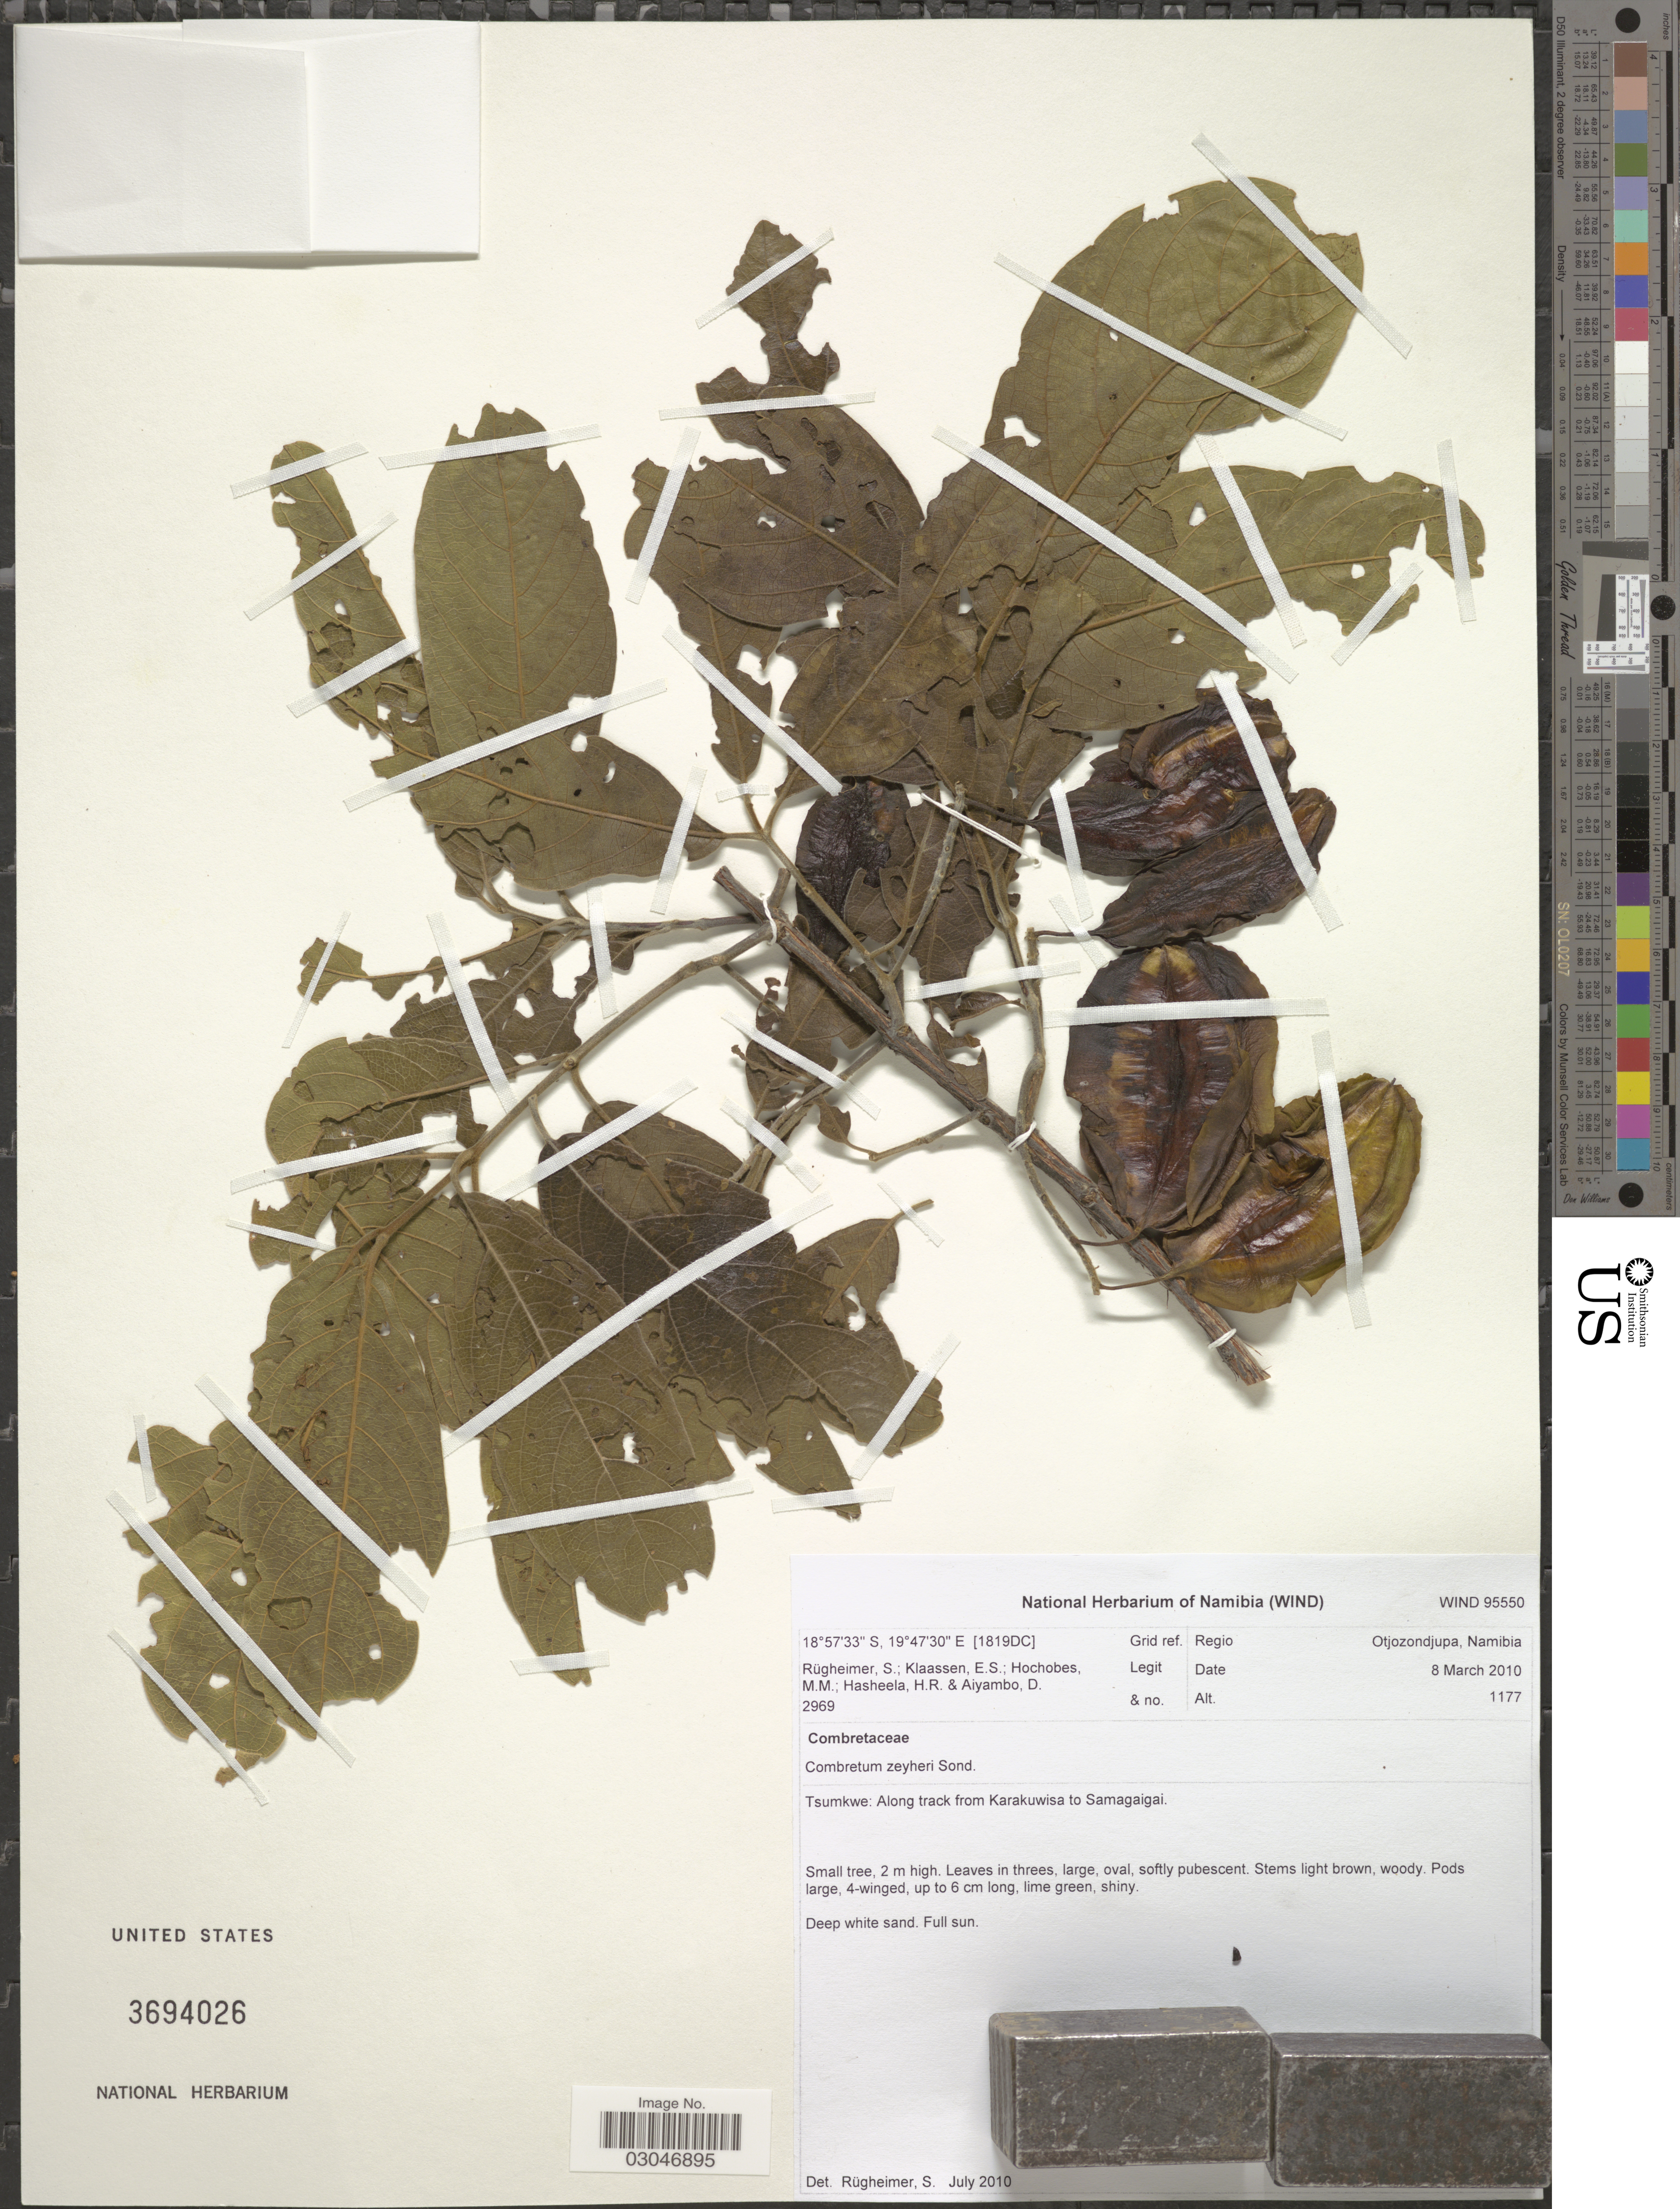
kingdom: Plantae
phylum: Tracheophyta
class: Magnoliopsida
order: Myrtales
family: Combretaceae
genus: Combretum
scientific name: Combretum zeyheri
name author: Sond.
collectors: S. Rugheimer, E. S. Klaassen, M. Hochobes, H. Hasheela & D. Aiyambo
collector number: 2969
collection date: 2010-03-08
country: Namibia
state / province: Otjozondjupa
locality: Grid ref. [1819DC], Regio Otjozondjupa, Namibia, Tsumkwe: Along track from Karakuwisa to Samagaigai.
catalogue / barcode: US 3694026